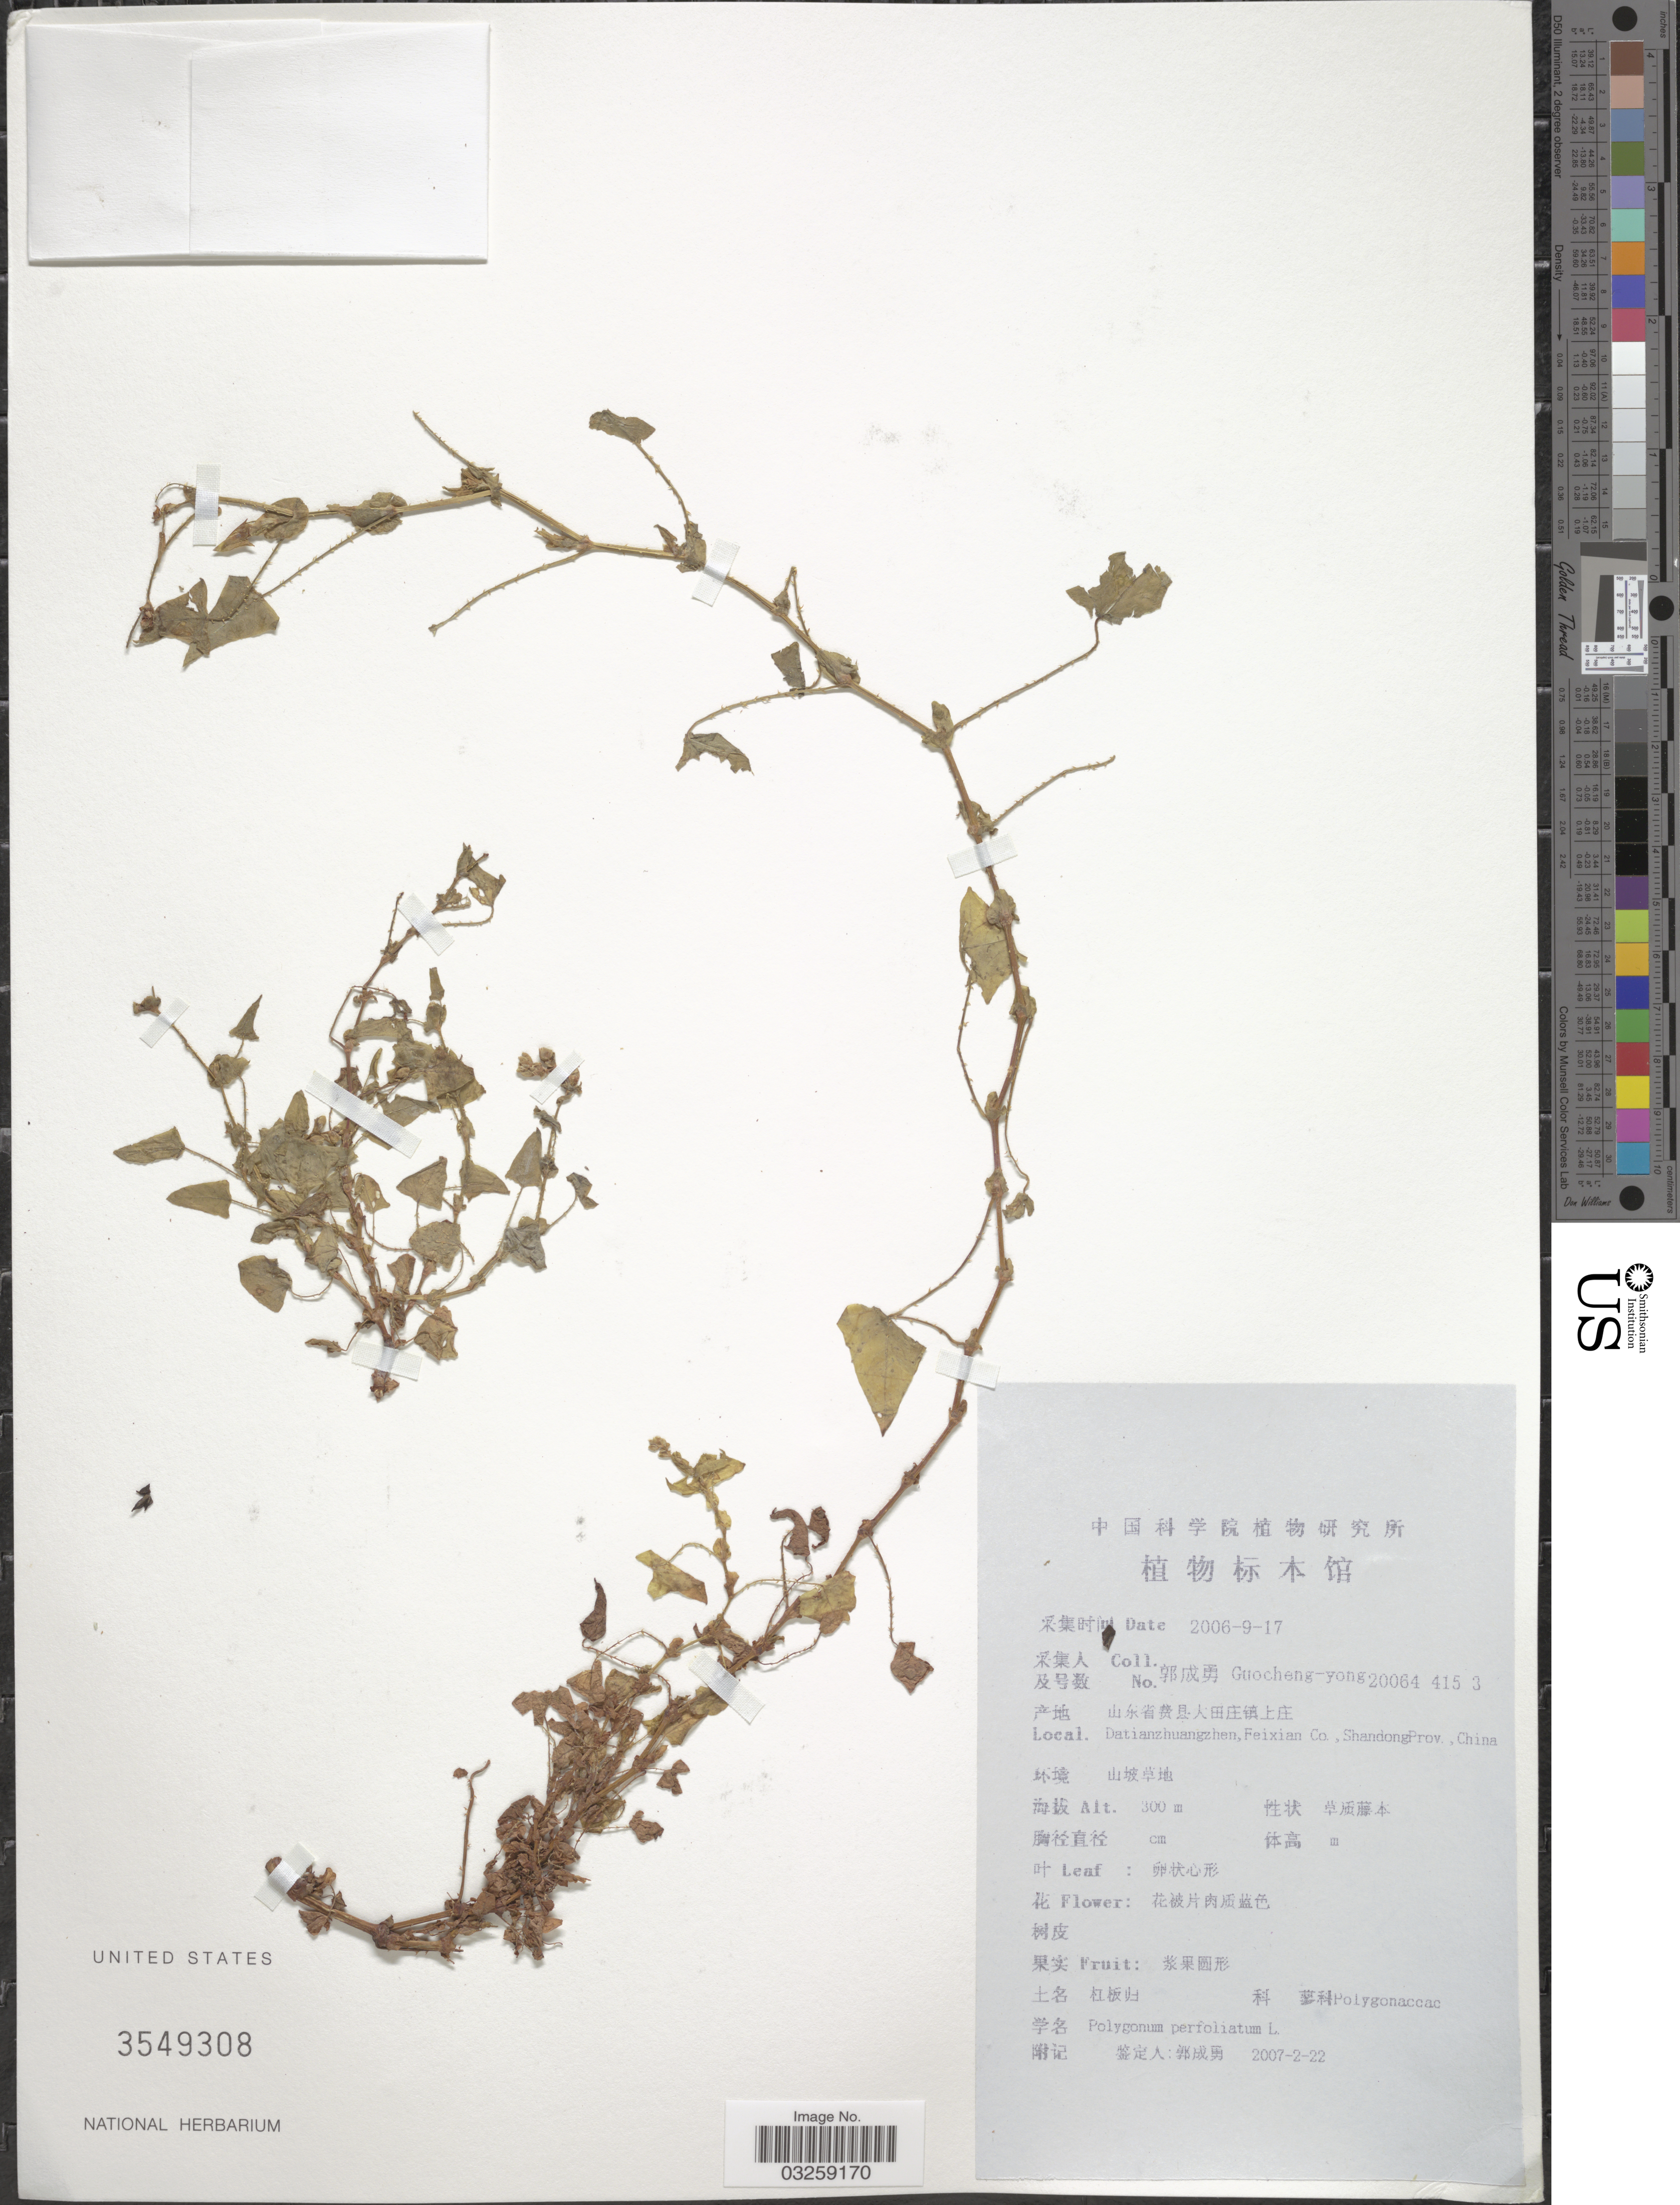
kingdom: Plantae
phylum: Tracheophyta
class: Magnoliopsida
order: Caryophyllales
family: Polygonaceae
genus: Polygonum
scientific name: Polygonum perfoliatum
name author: L.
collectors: Guo cheng-yong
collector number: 20064 415 3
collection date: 2006-09-17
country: China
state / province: Shandong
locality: Datianzhuangzhen, Feixian Co.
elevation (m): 300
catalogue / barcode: US 3549308